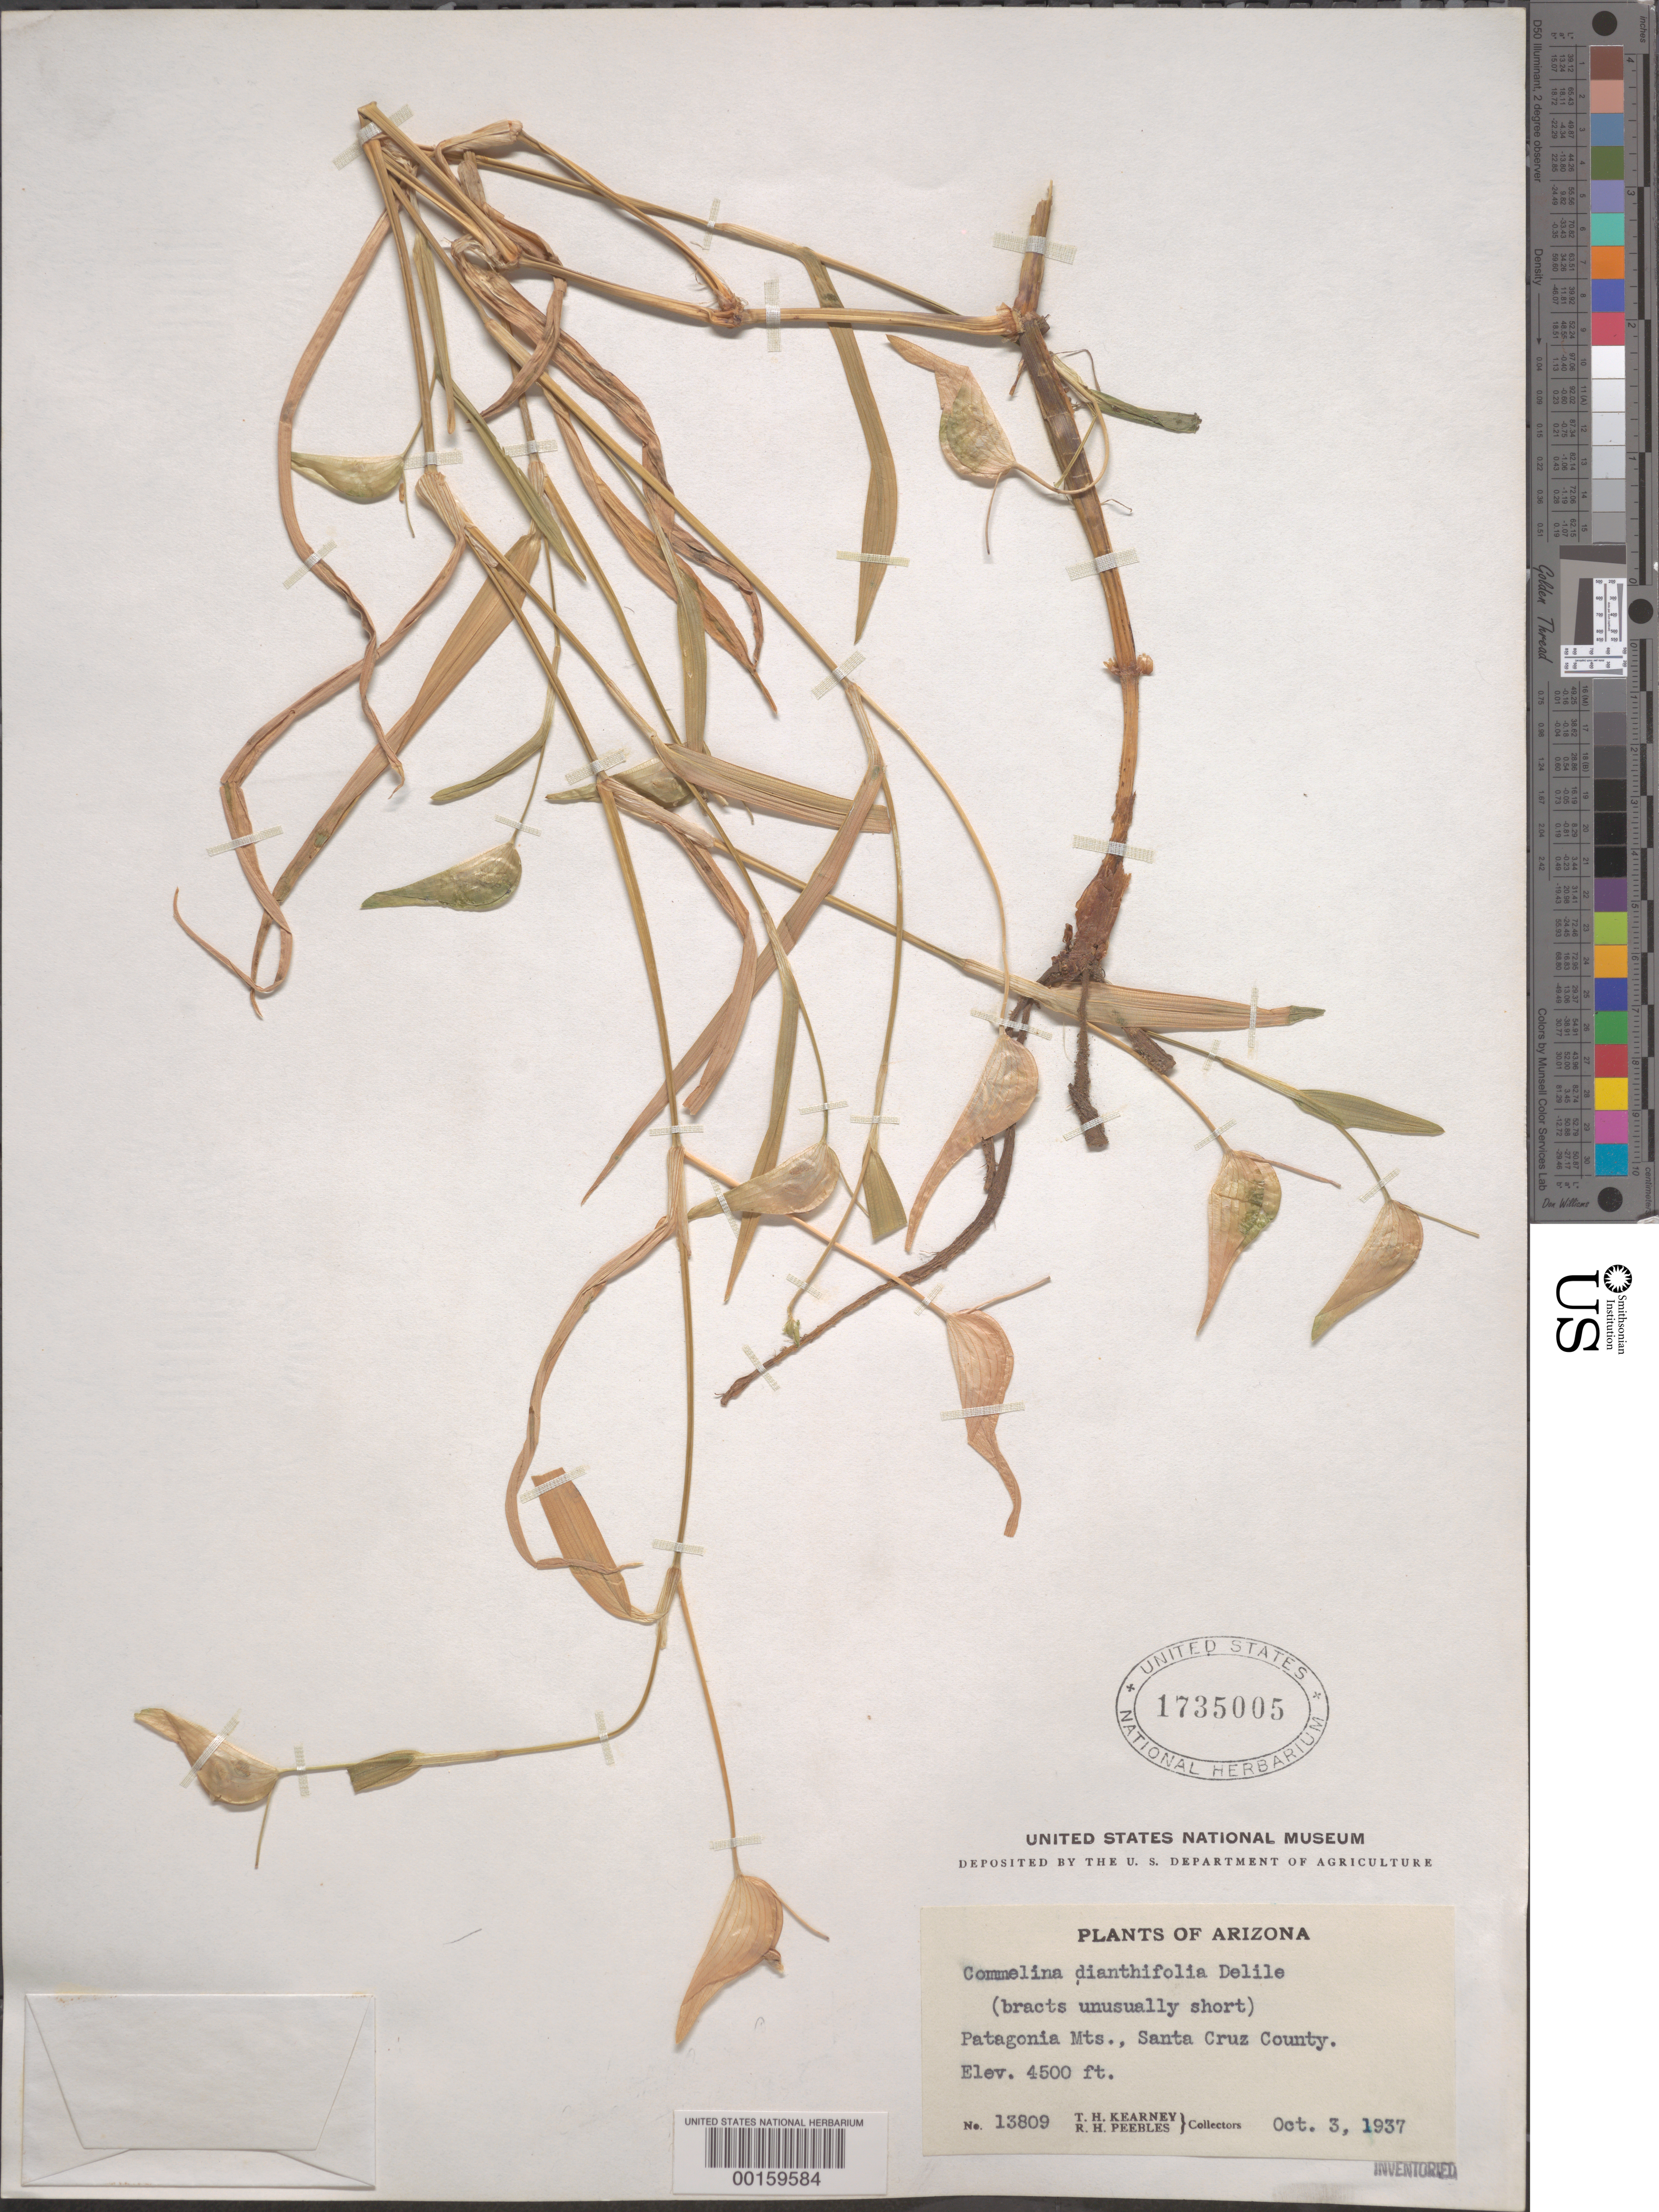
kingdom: Plantae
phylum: Tracheophyta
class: Liliopsida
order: Commelinales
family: Commelinaceae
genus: Commelina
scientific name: Commelina dianthifolia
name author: Redouté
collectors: T. H. Kearney & R. H. Peebles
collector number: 13809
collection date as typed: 03 Oct 1937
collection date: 1937-10-03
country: United States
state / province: Arizona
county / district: Santa Cruz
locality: Patagonia mts.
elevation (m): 1373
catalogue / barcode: US 1735005